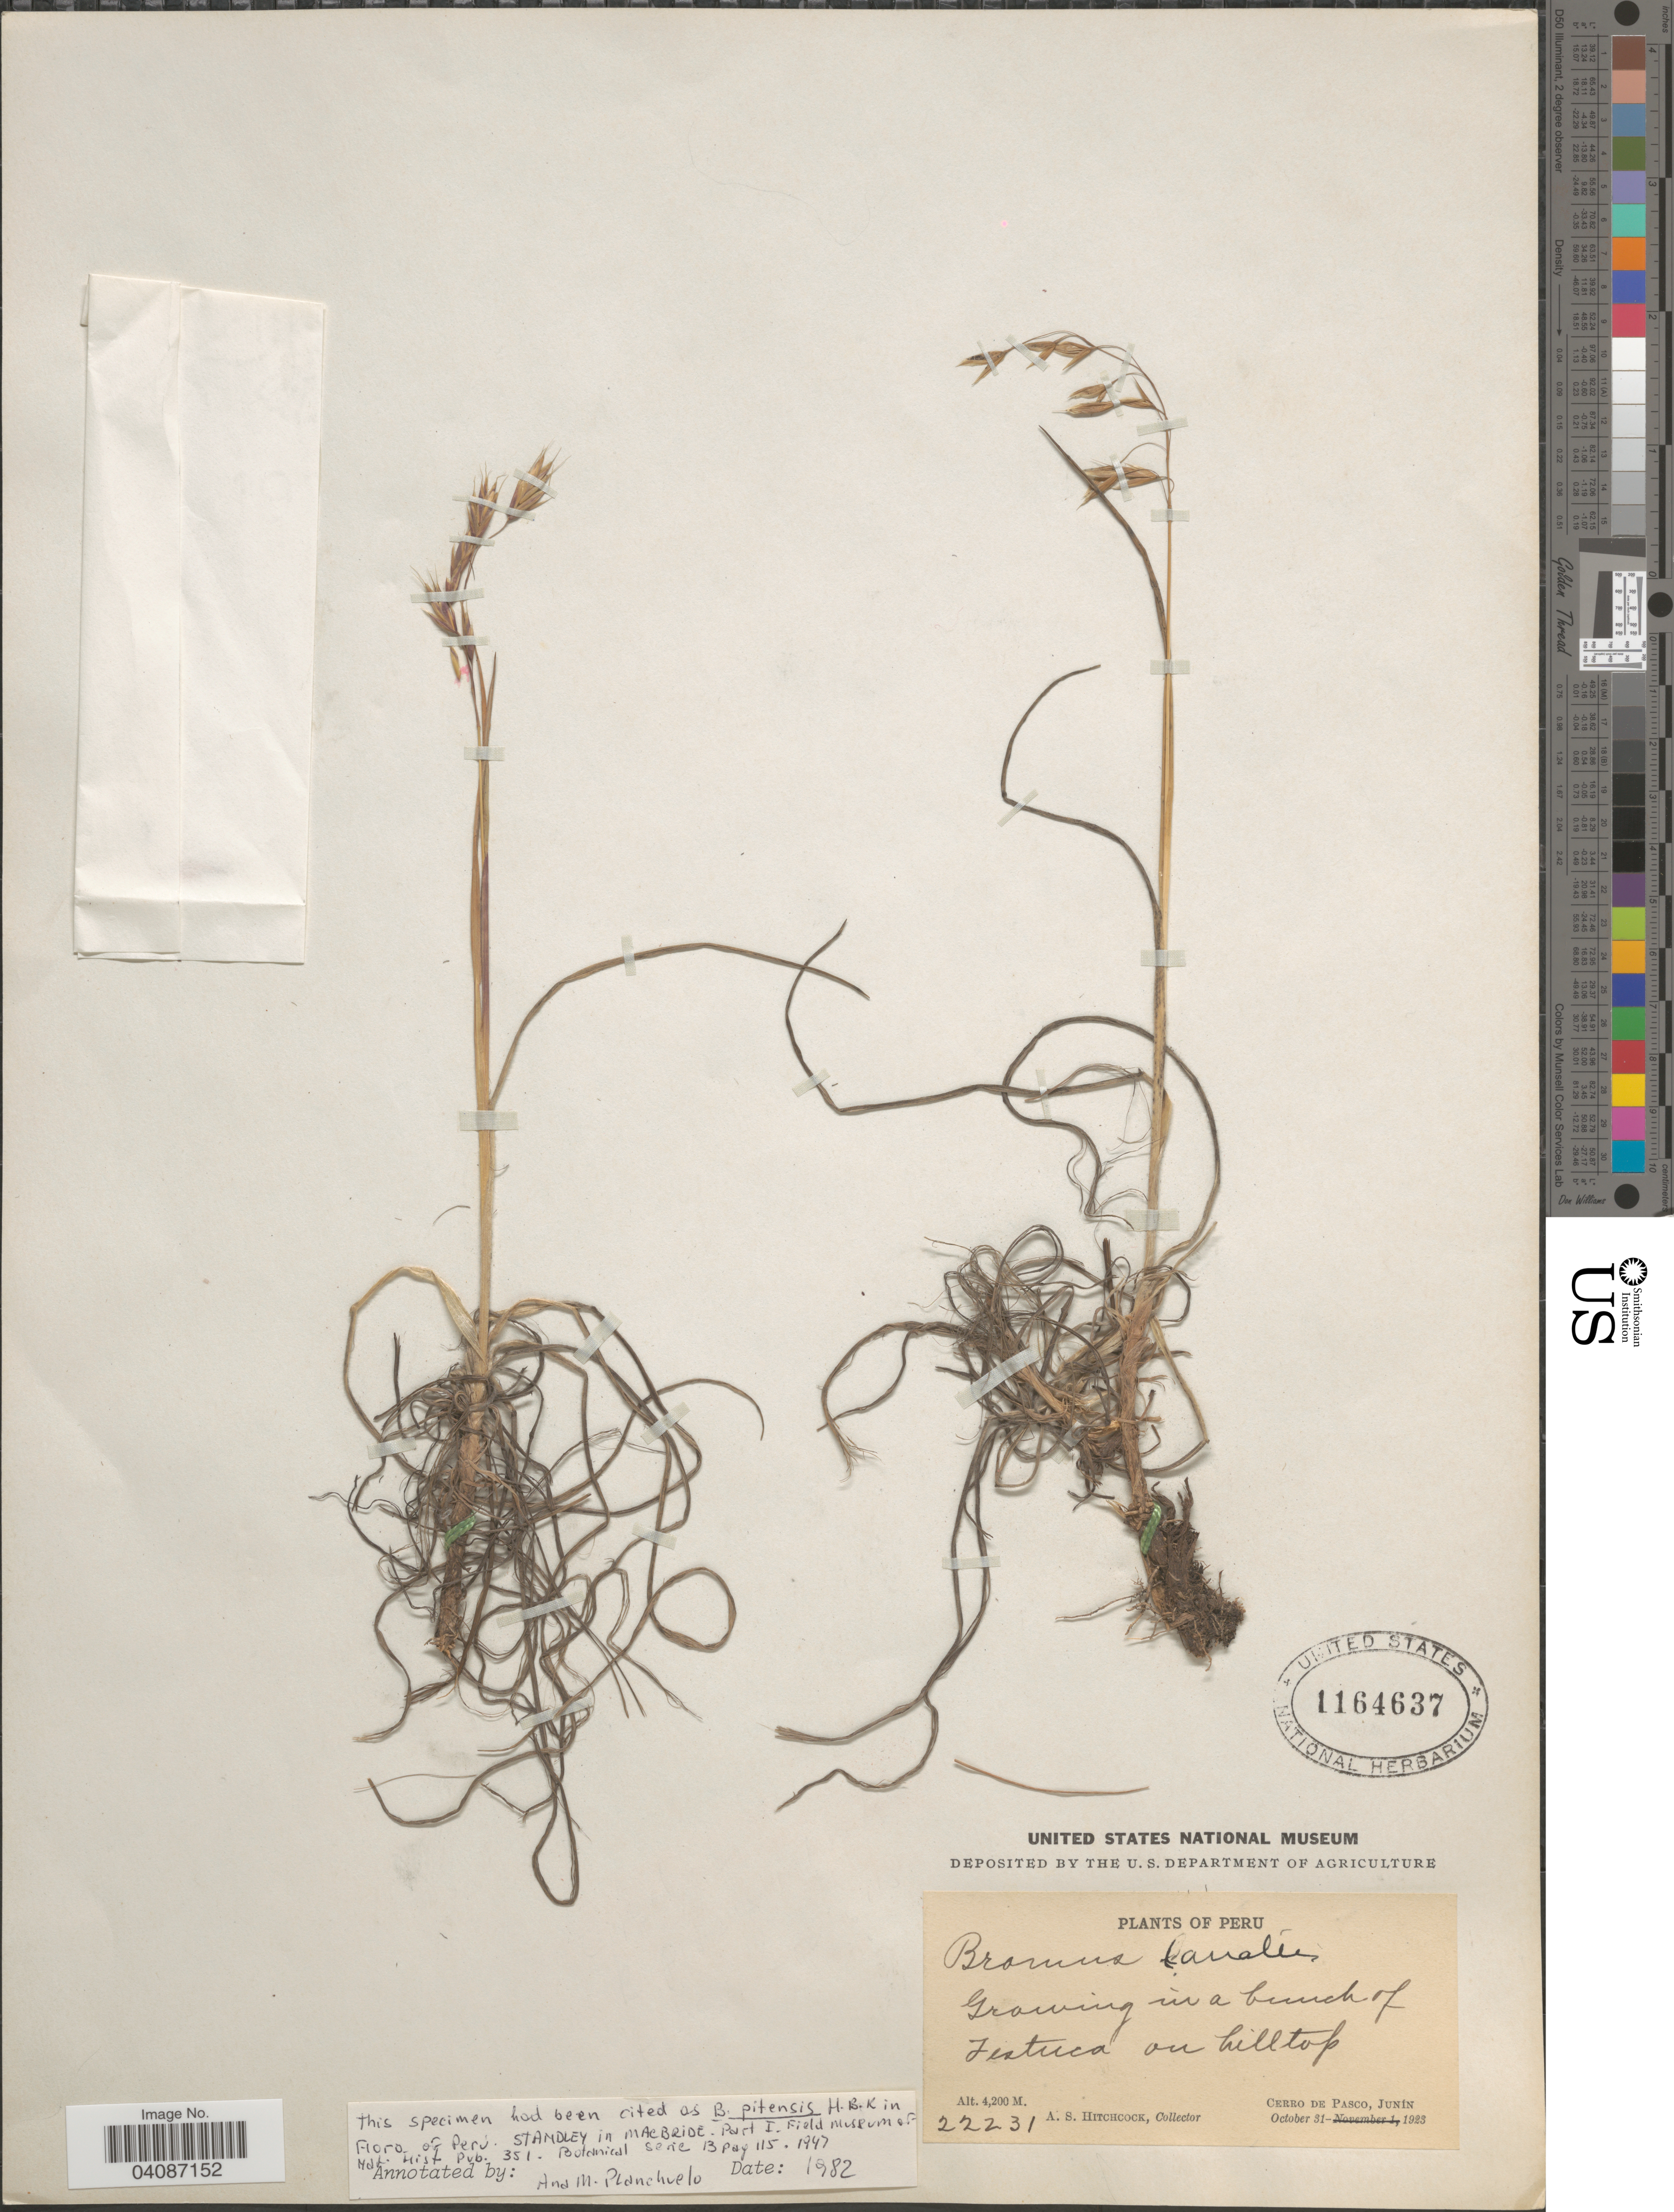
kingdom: Plantae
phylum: Tracheophyta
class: Liliopsida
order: Poales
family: Poaceae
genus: Bromus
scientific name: Bromus lanatus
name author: Kunth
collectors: A. S. Hitchcock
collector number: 22231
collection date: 1923-10-31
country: Peru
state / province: Junín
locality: Cerro de Pasco.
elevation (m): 4200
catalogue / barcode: US 1164637